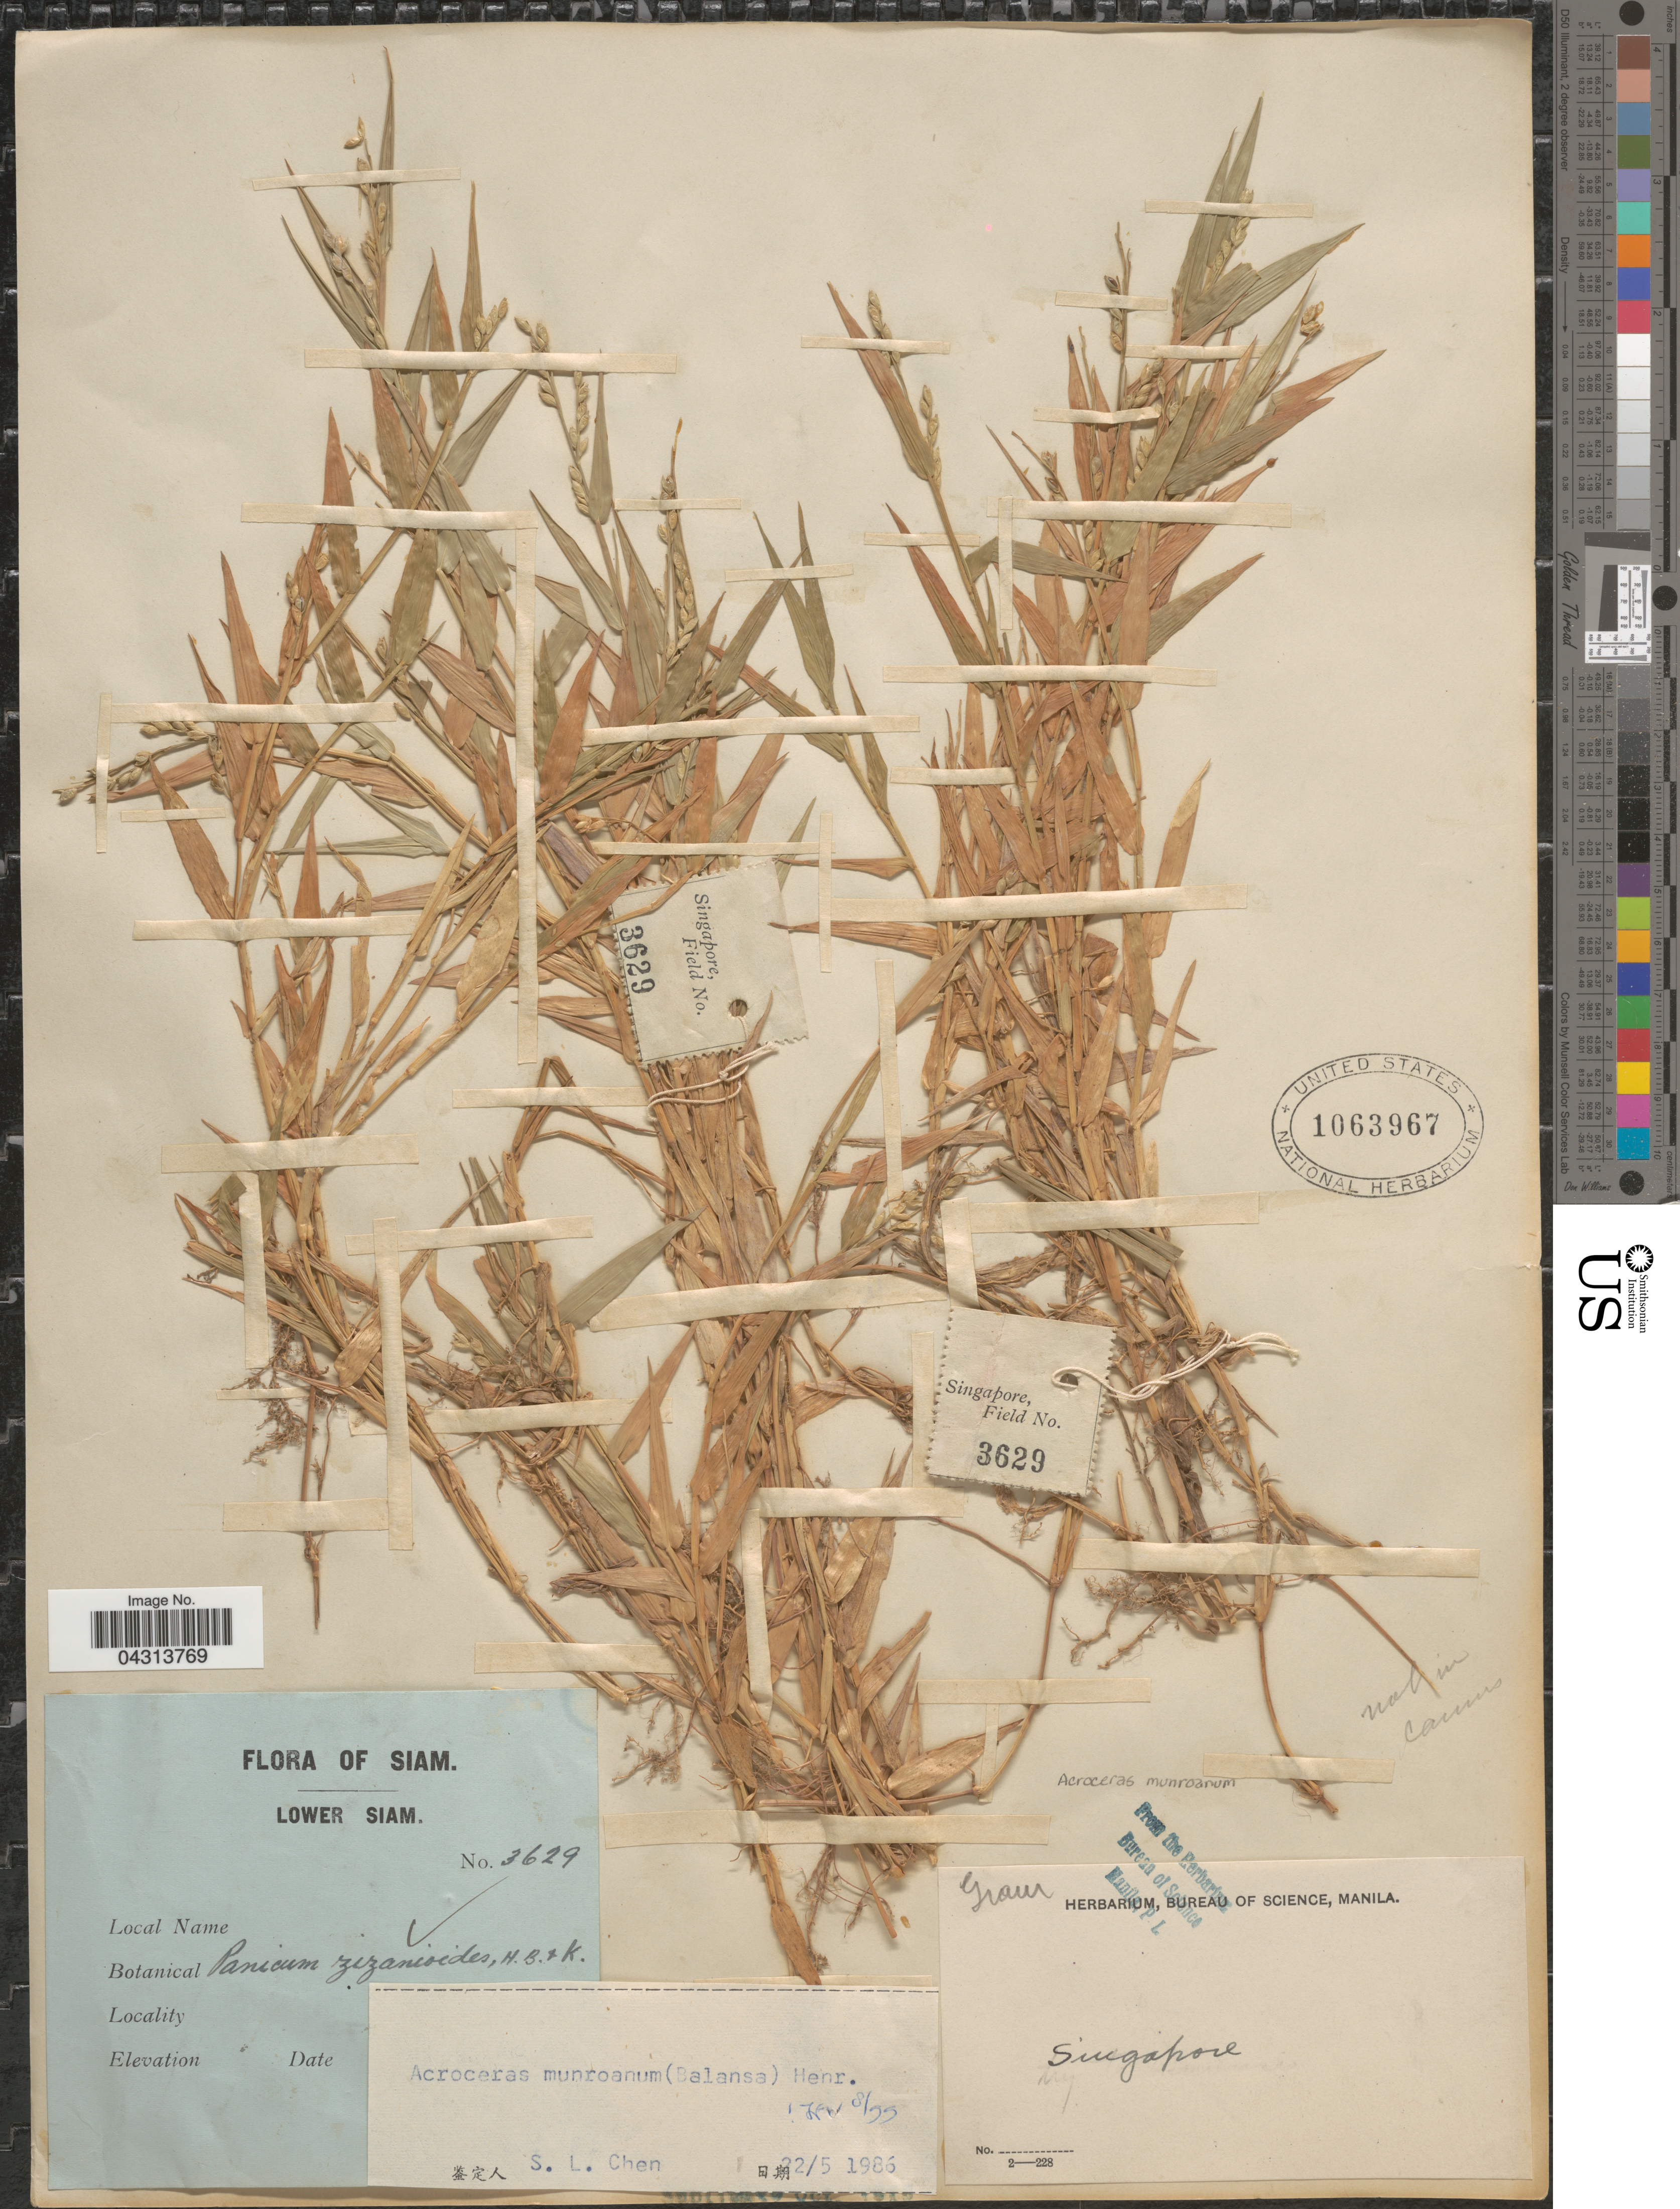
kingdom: Plantae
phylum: Tracheophyta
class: Liliopsida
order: Poales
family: Poaceae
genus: Acroceras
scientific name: Acroceras munroanum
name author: (Steud.) Henr.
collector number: Singapore Field 3629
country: Thailand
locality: Siam. Lower Siam.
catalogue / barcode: US 1063967